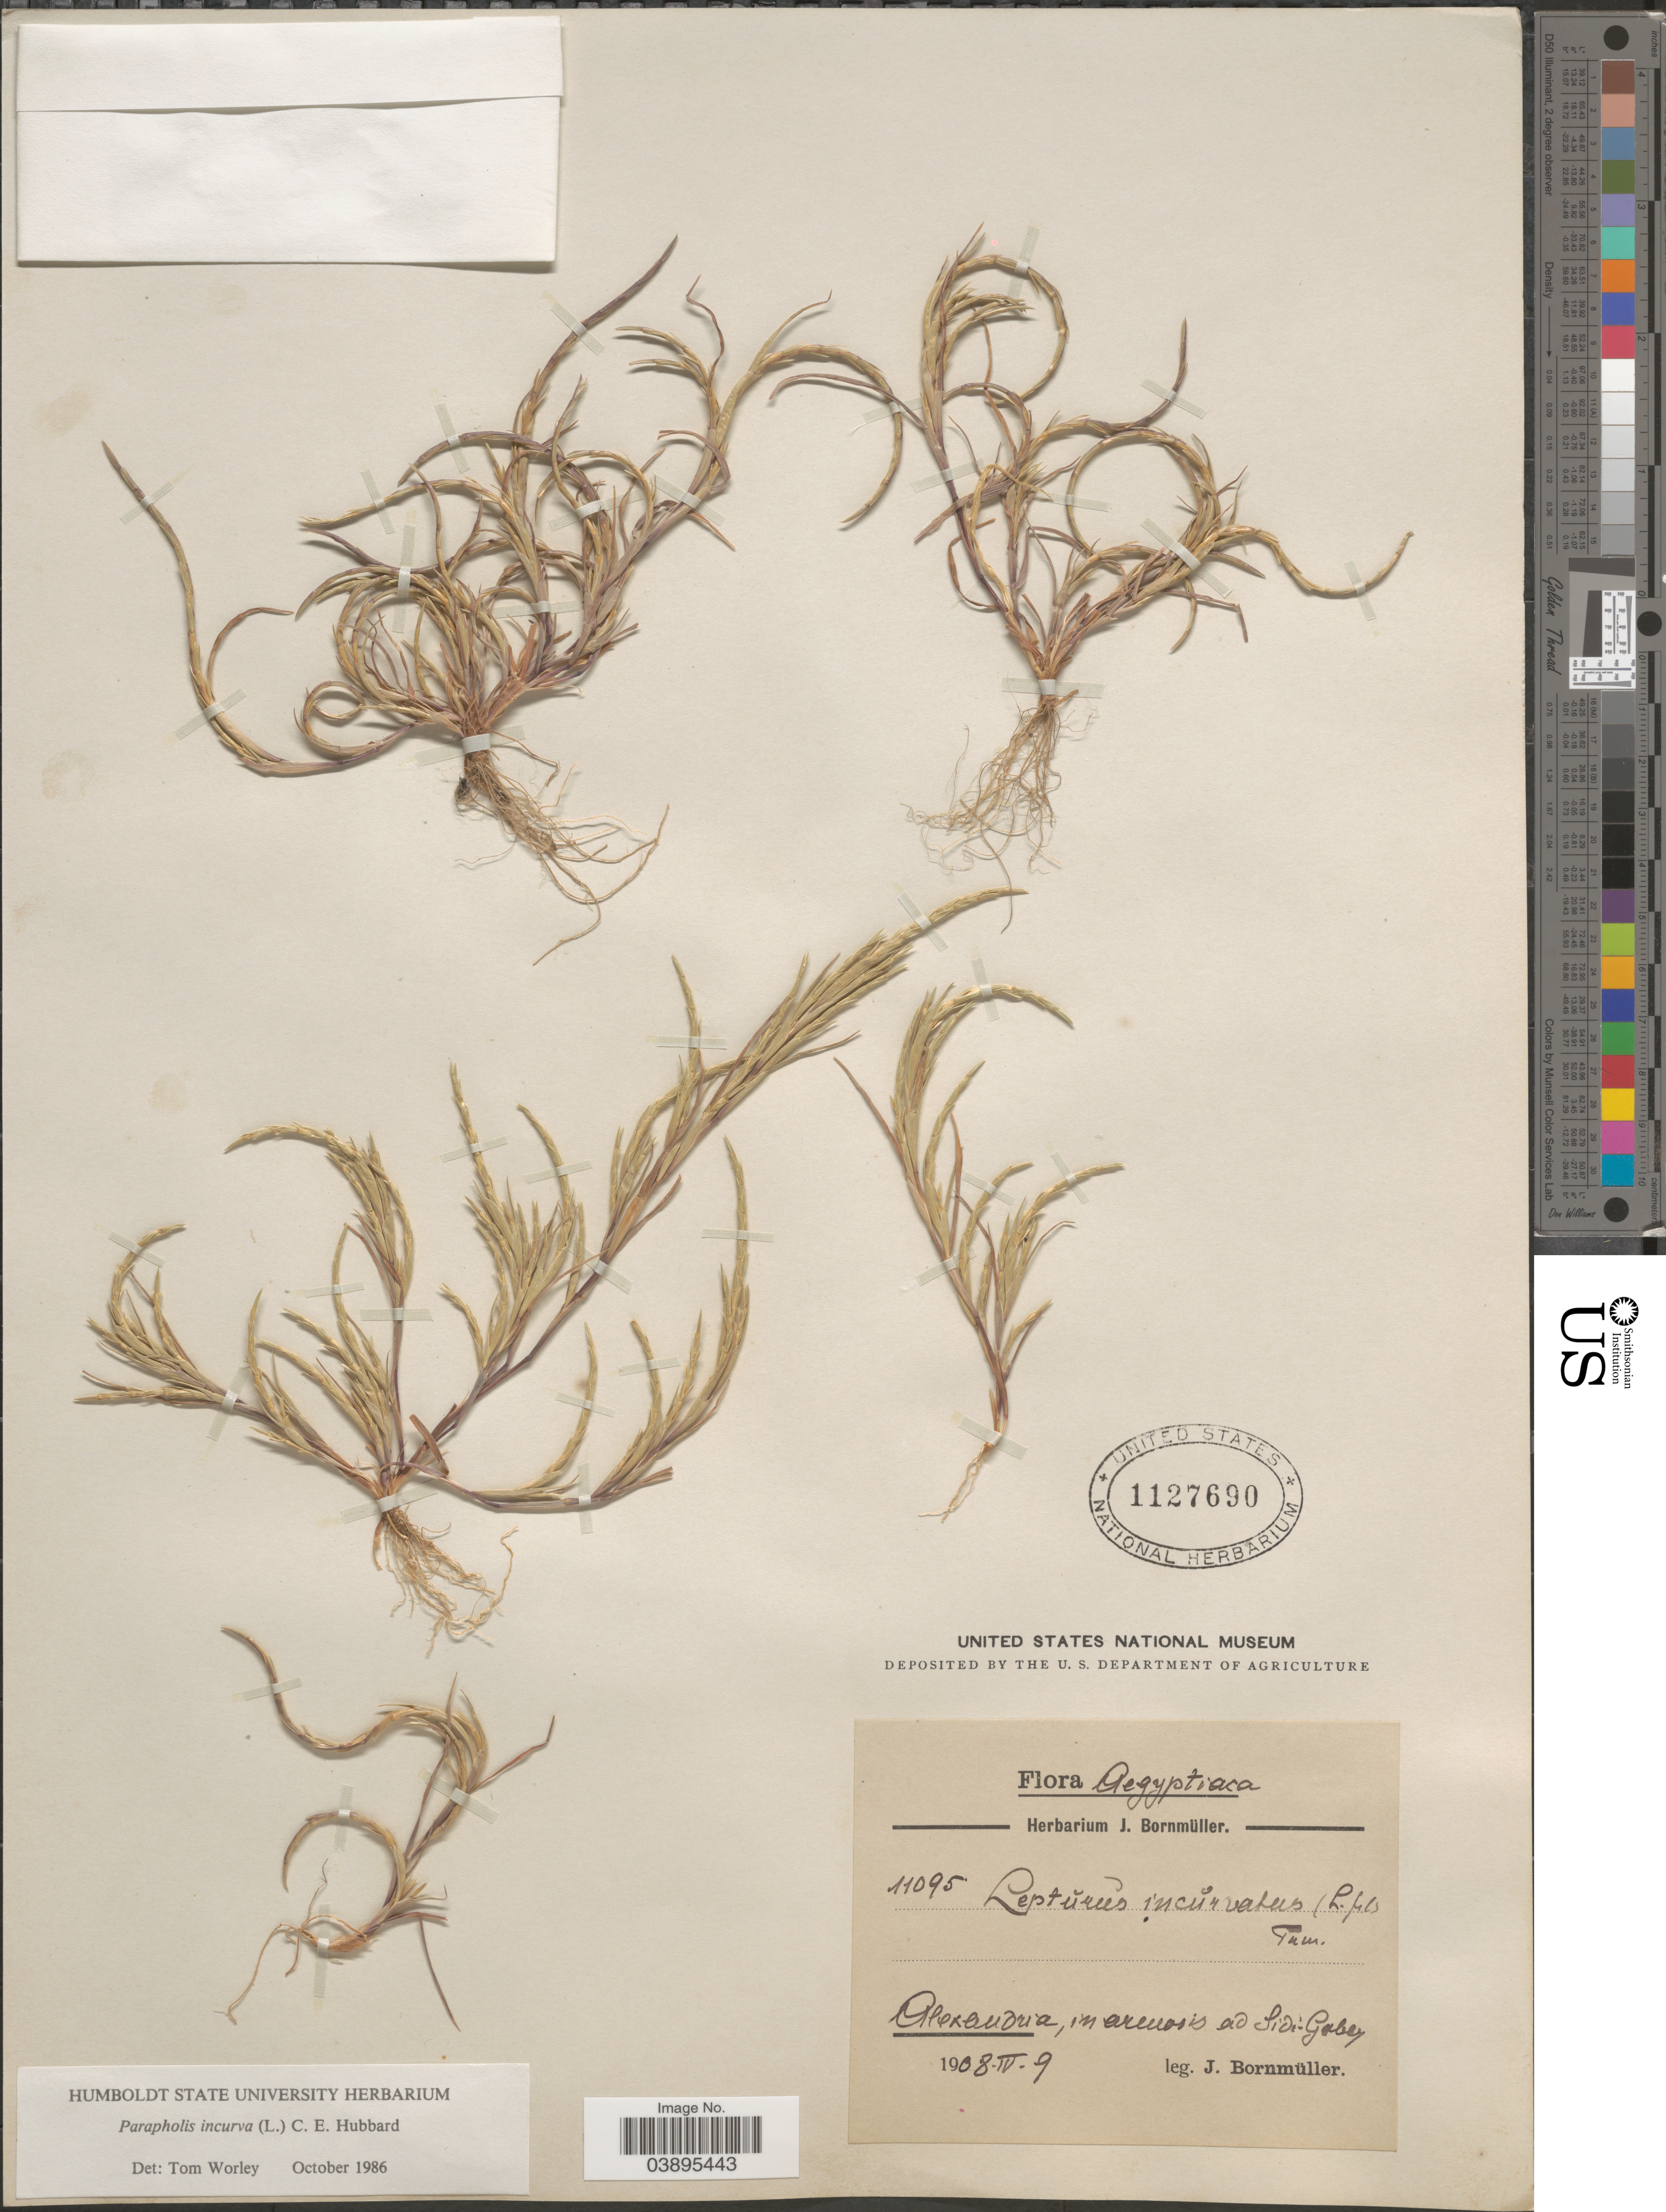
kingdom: Plantae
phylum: Tracheophyta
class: Liliopsida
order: Poales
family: Poaceae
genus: Parapholis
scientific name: Parapholis incurva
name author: (L.) C.E. Hubb.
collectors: J. Bornmüller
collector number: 11095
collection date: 1908-04-09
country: Egypt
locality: Aegyptiaca. Alexandria, in arenosis ad Sidi-Gaber.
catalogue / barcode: US 1127690